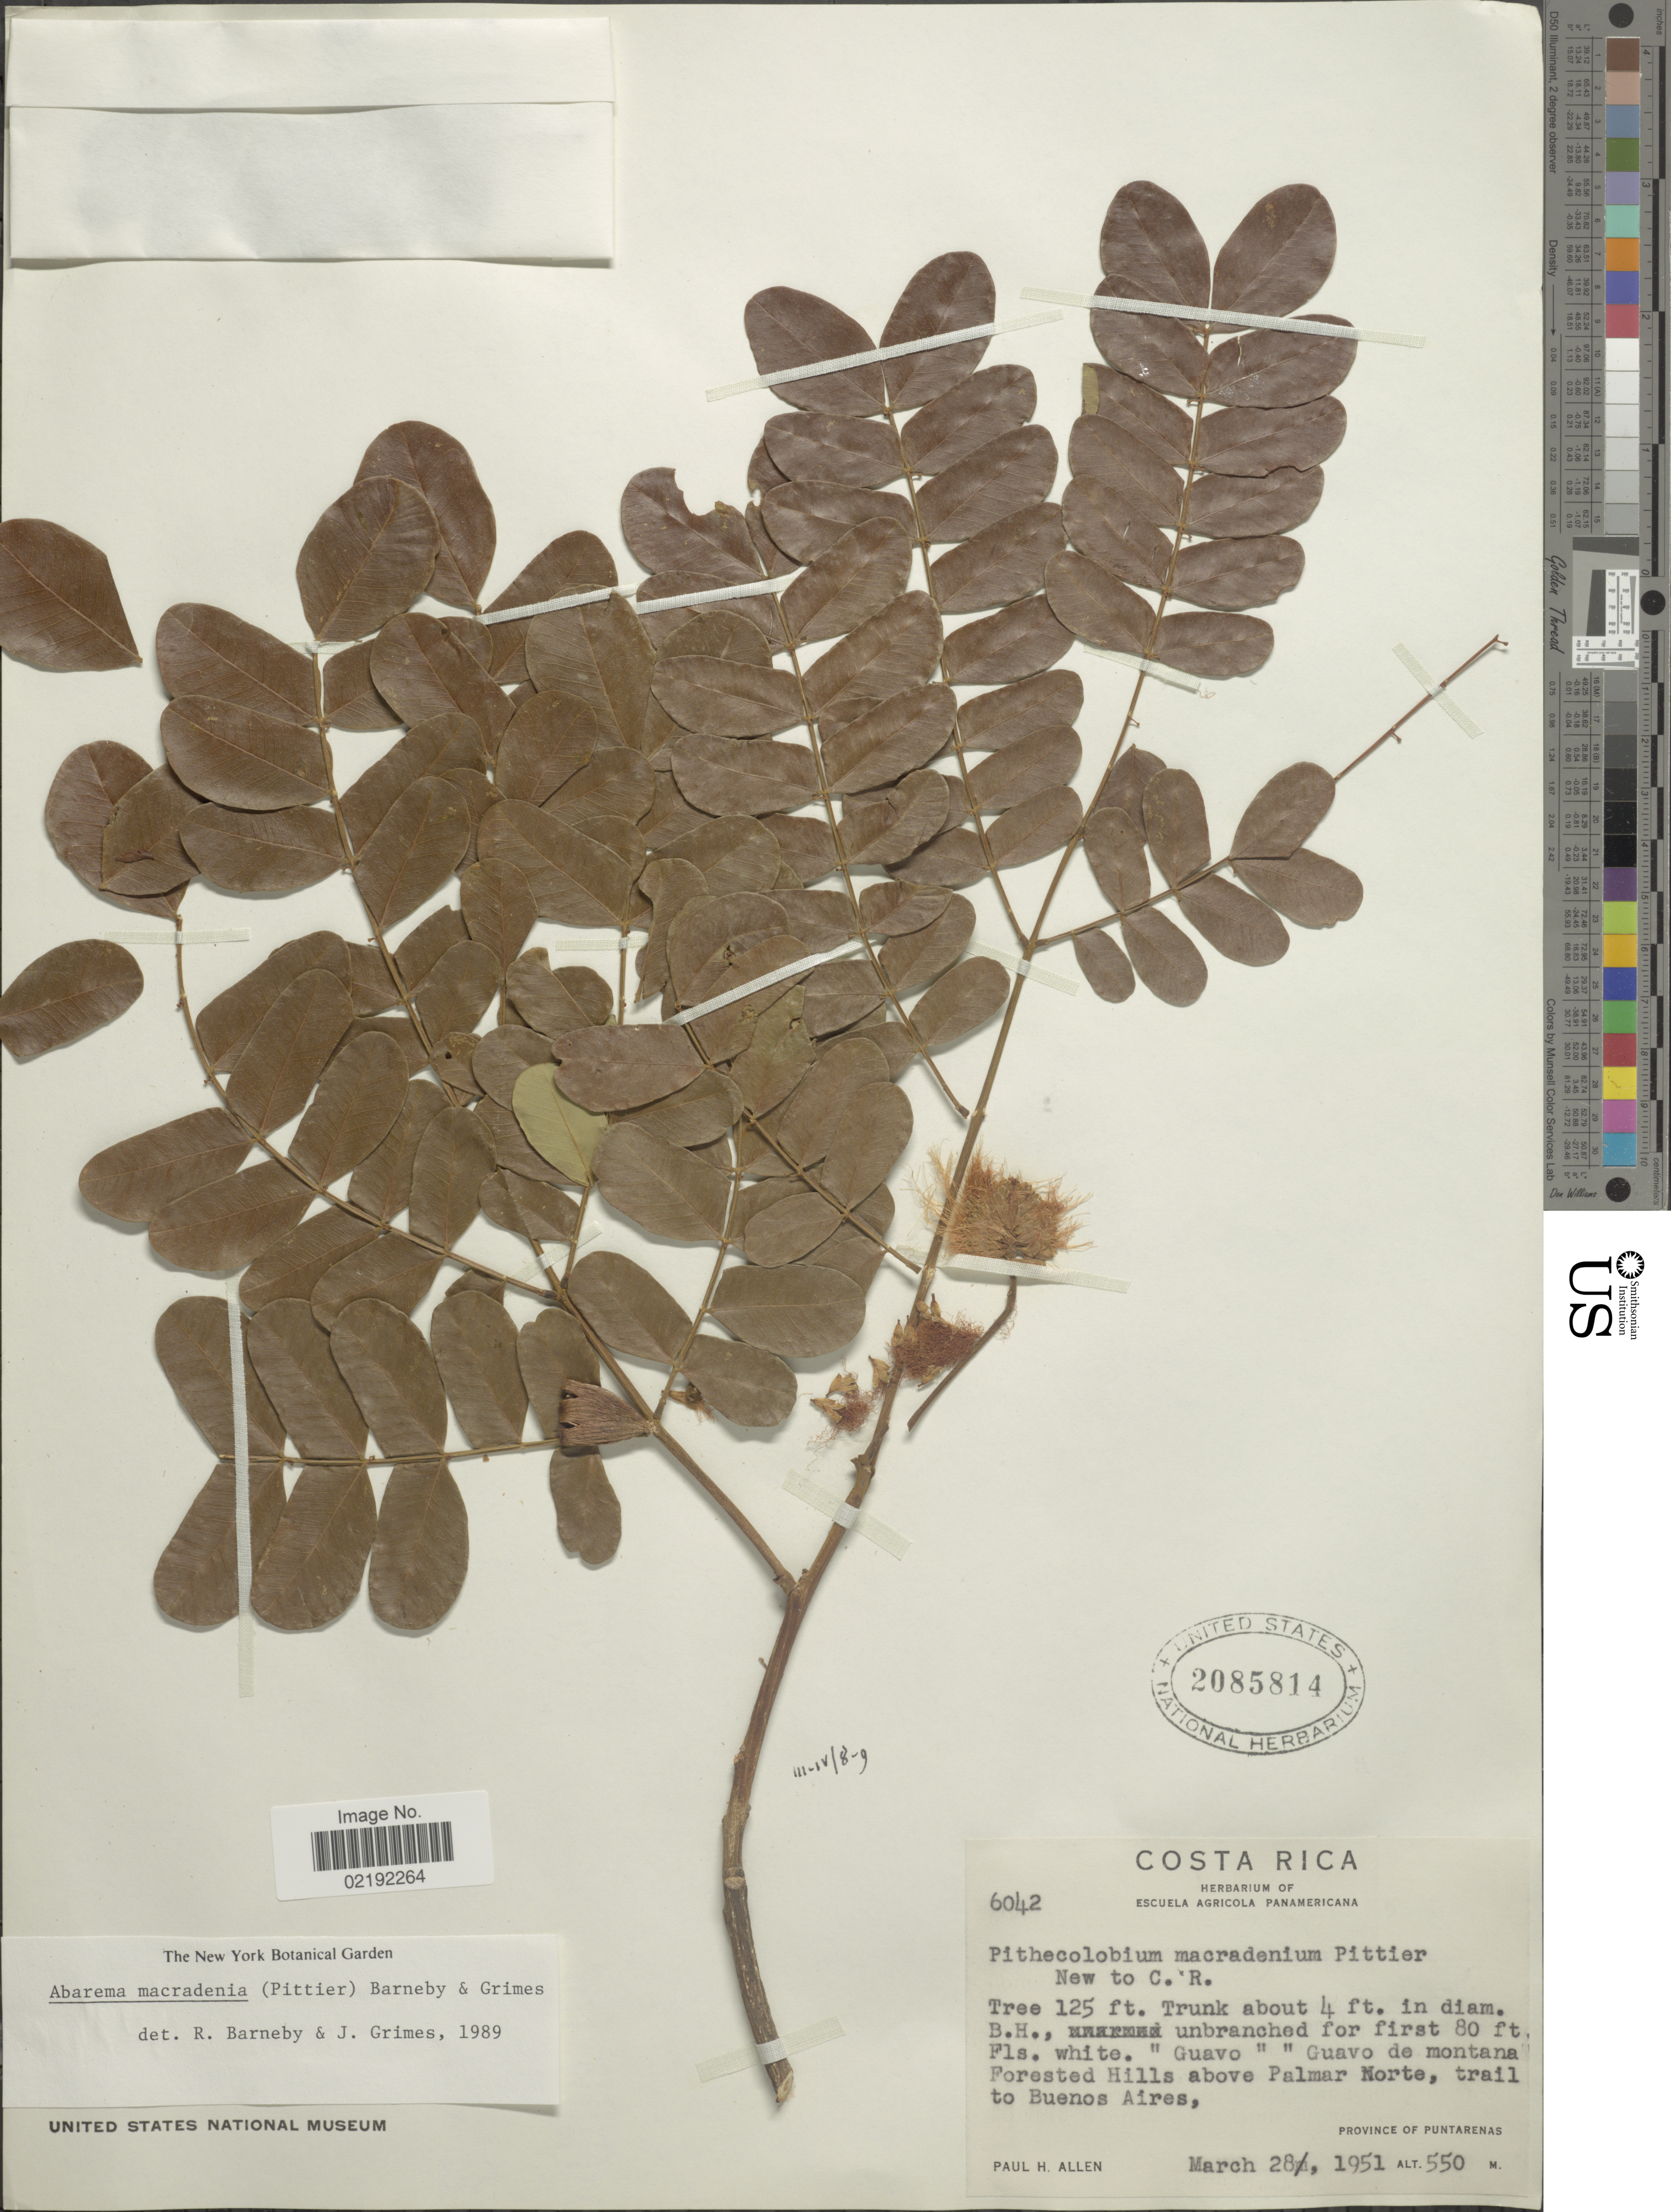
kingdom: Plantae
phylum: Tracheophyta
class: Magnoliopsida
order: Fabales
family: Fabaceae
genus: Abarema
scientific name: Abarema macradenia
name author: (Pittier) Barneby & J.W. Grimes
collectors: P. H. Allen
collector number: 6042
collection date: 1951-03-28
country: Costa Rica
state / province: Puntarenas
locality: Forested Hills above Palmar Norte, trail to Buenos Aires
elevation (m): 550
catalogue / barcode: US 2085814